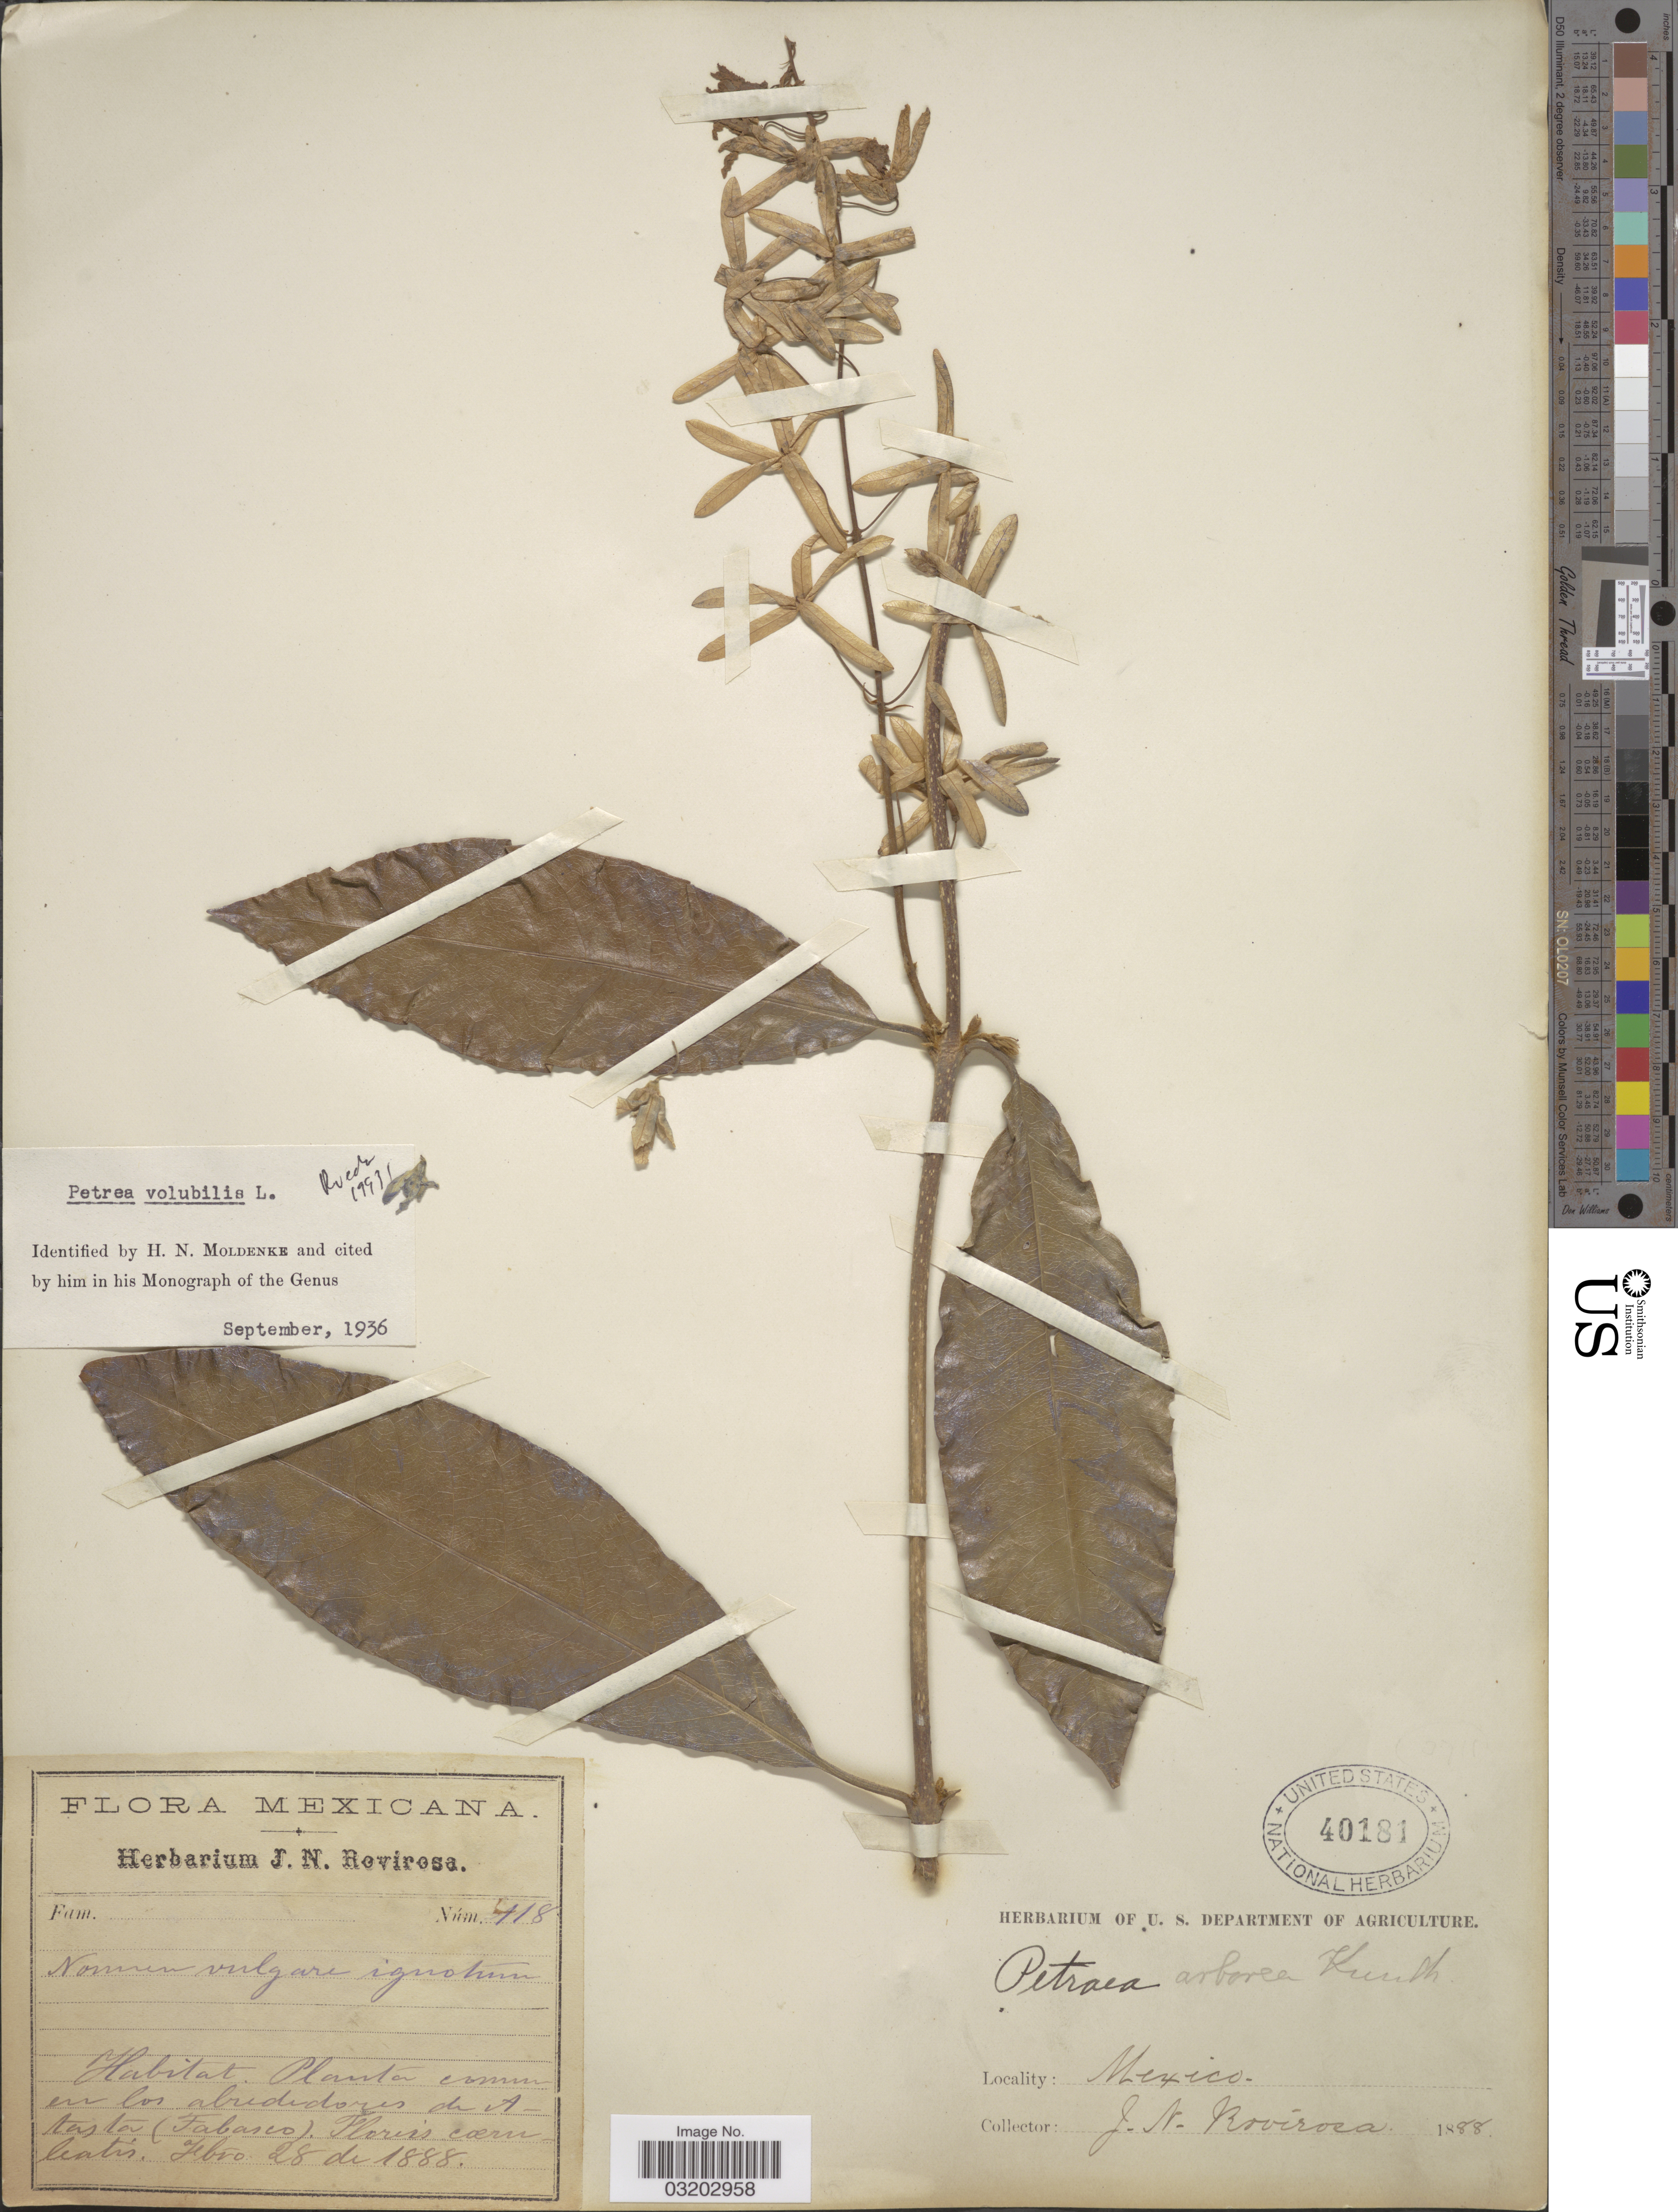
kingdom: Plantae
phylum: Tracheophyta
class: Magnoliopsida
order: Lamiales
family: Verbenaceae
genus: Petrea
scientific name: Petrea volubilis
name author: L.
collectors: J. N. Rovirosa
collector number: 418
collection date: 1888-02-25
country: Mexico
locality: Los alrededores de Atasta (Tabasco).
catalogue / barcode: US 40181